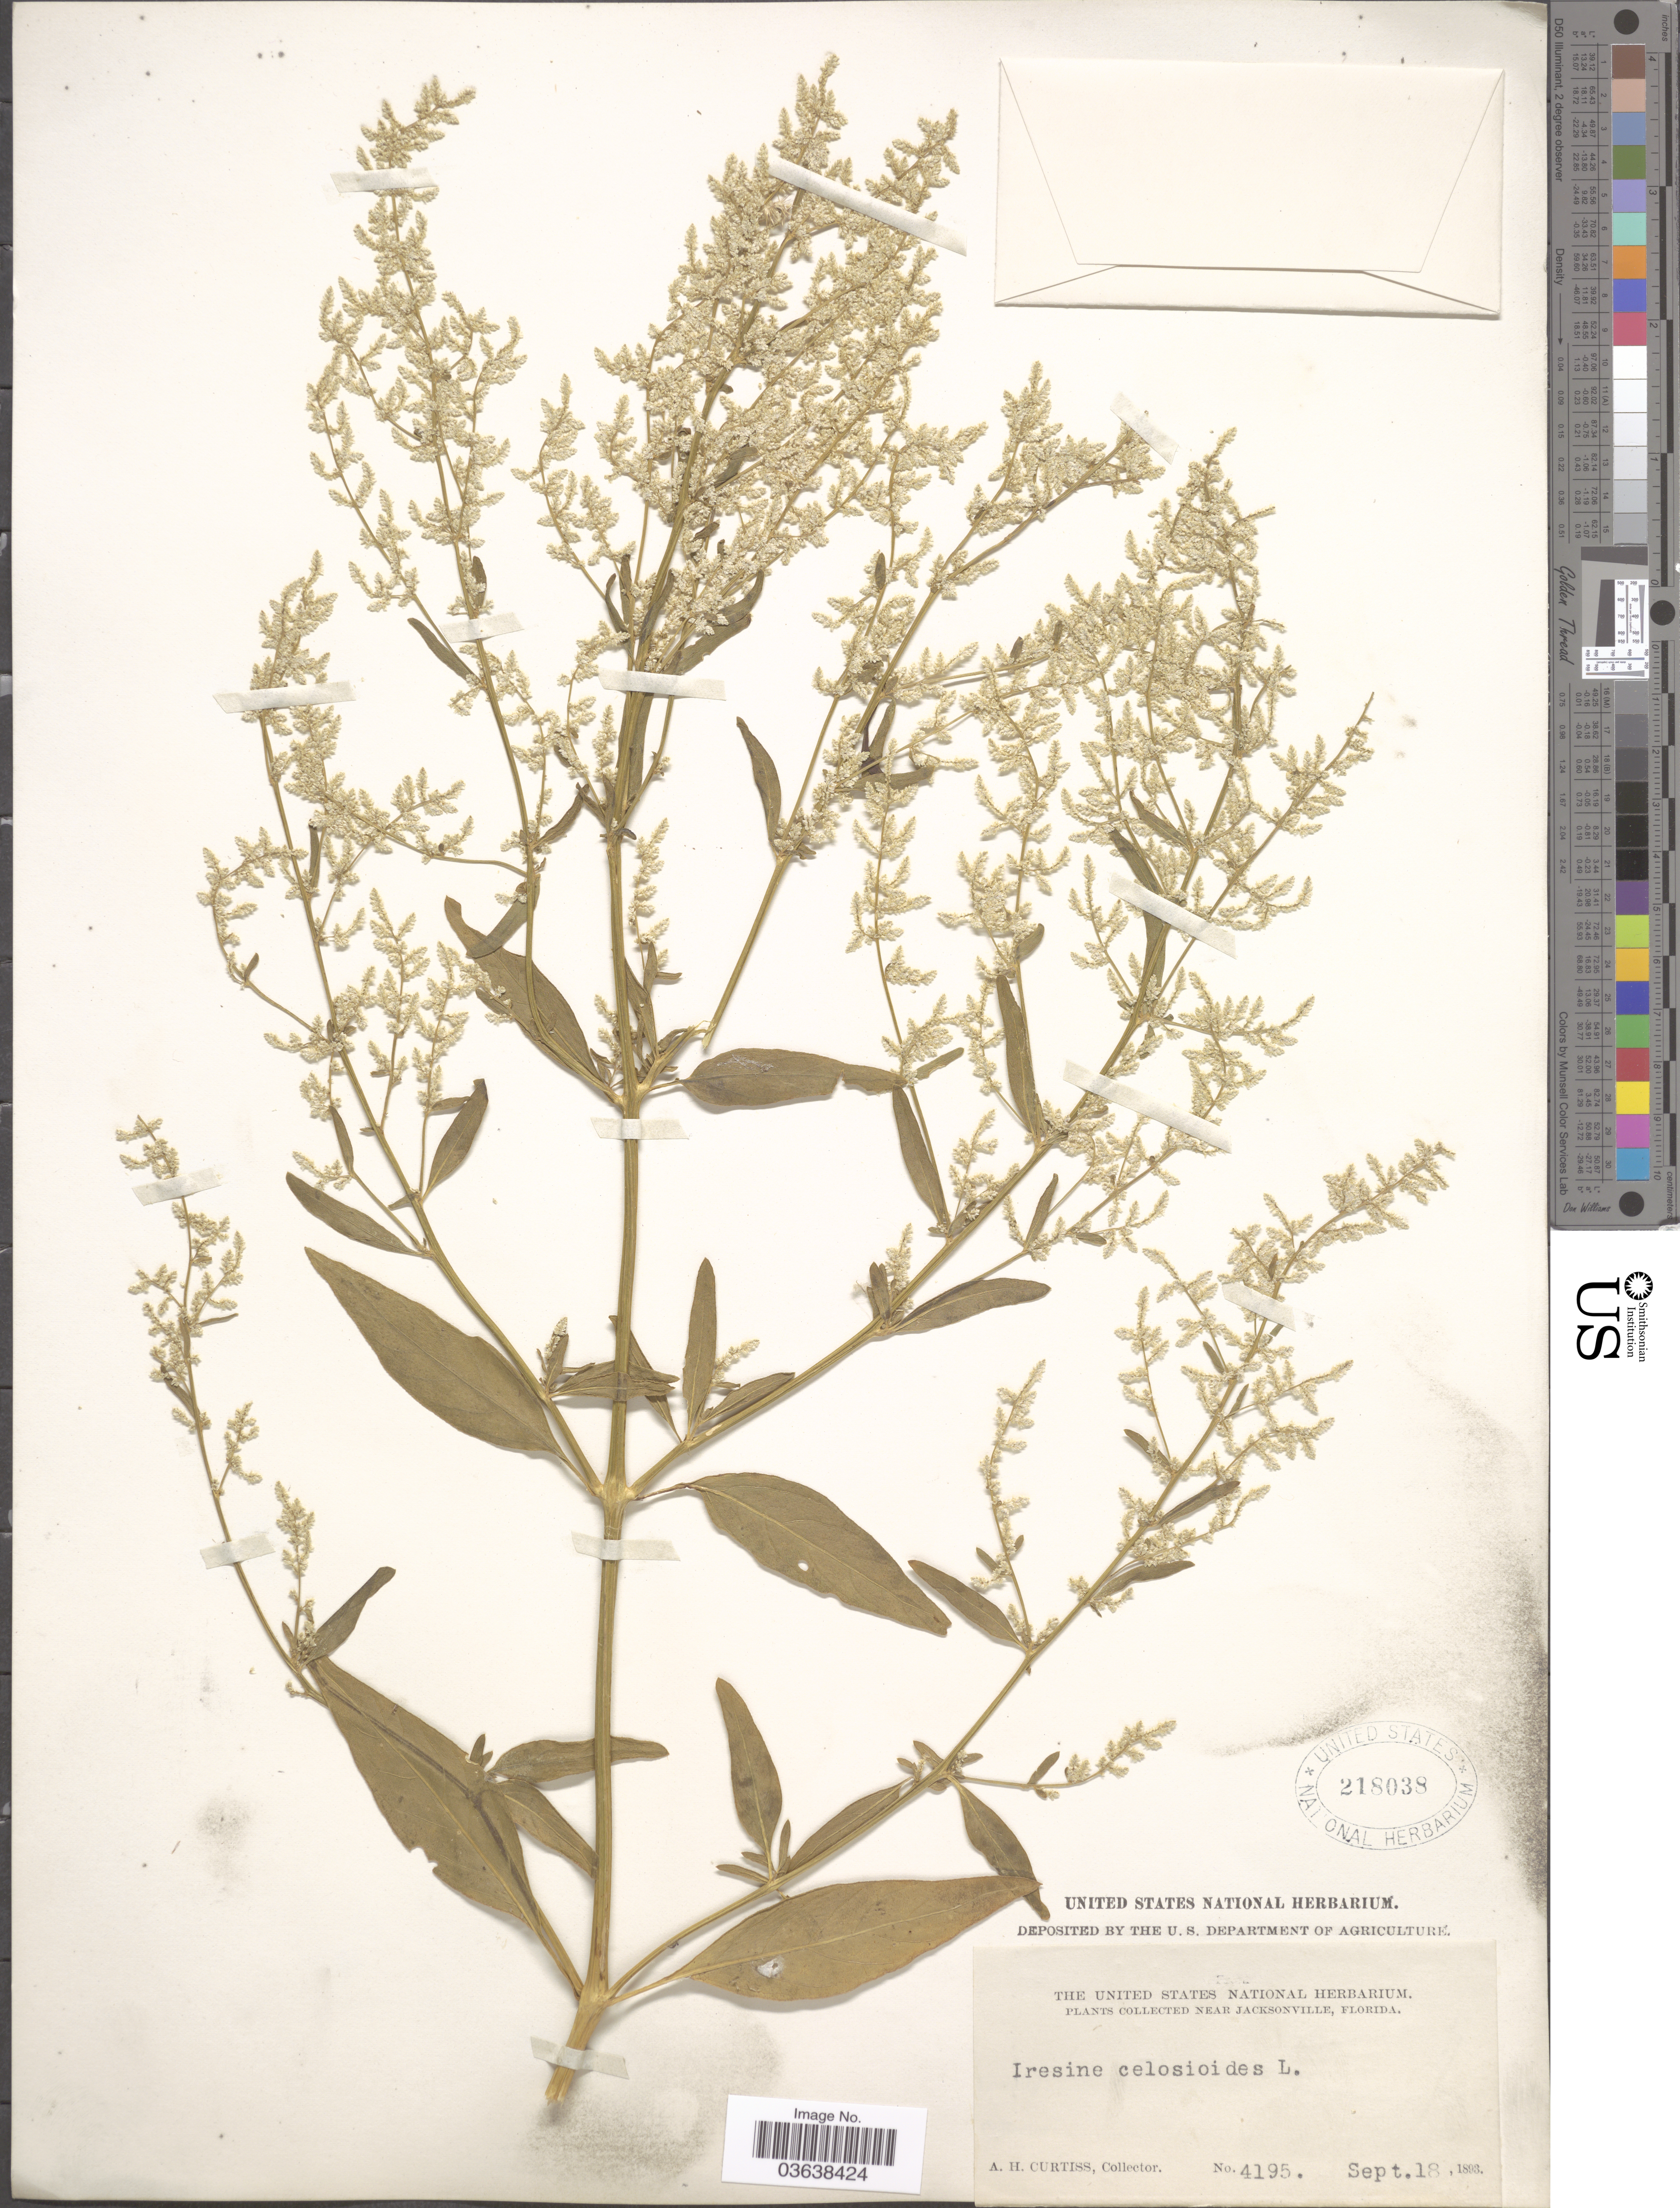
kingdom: Plantae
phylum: Tracheophyta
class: Magnoliopsida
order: Caryophyllales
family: Amaranthaceae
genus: Iresine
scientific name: Iresine celosia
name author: L.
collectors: A. H. Curtiss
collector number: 4195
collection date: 1893-09-18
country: United States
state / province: Florida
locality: Near Jacksonville.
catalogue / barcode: US 218038